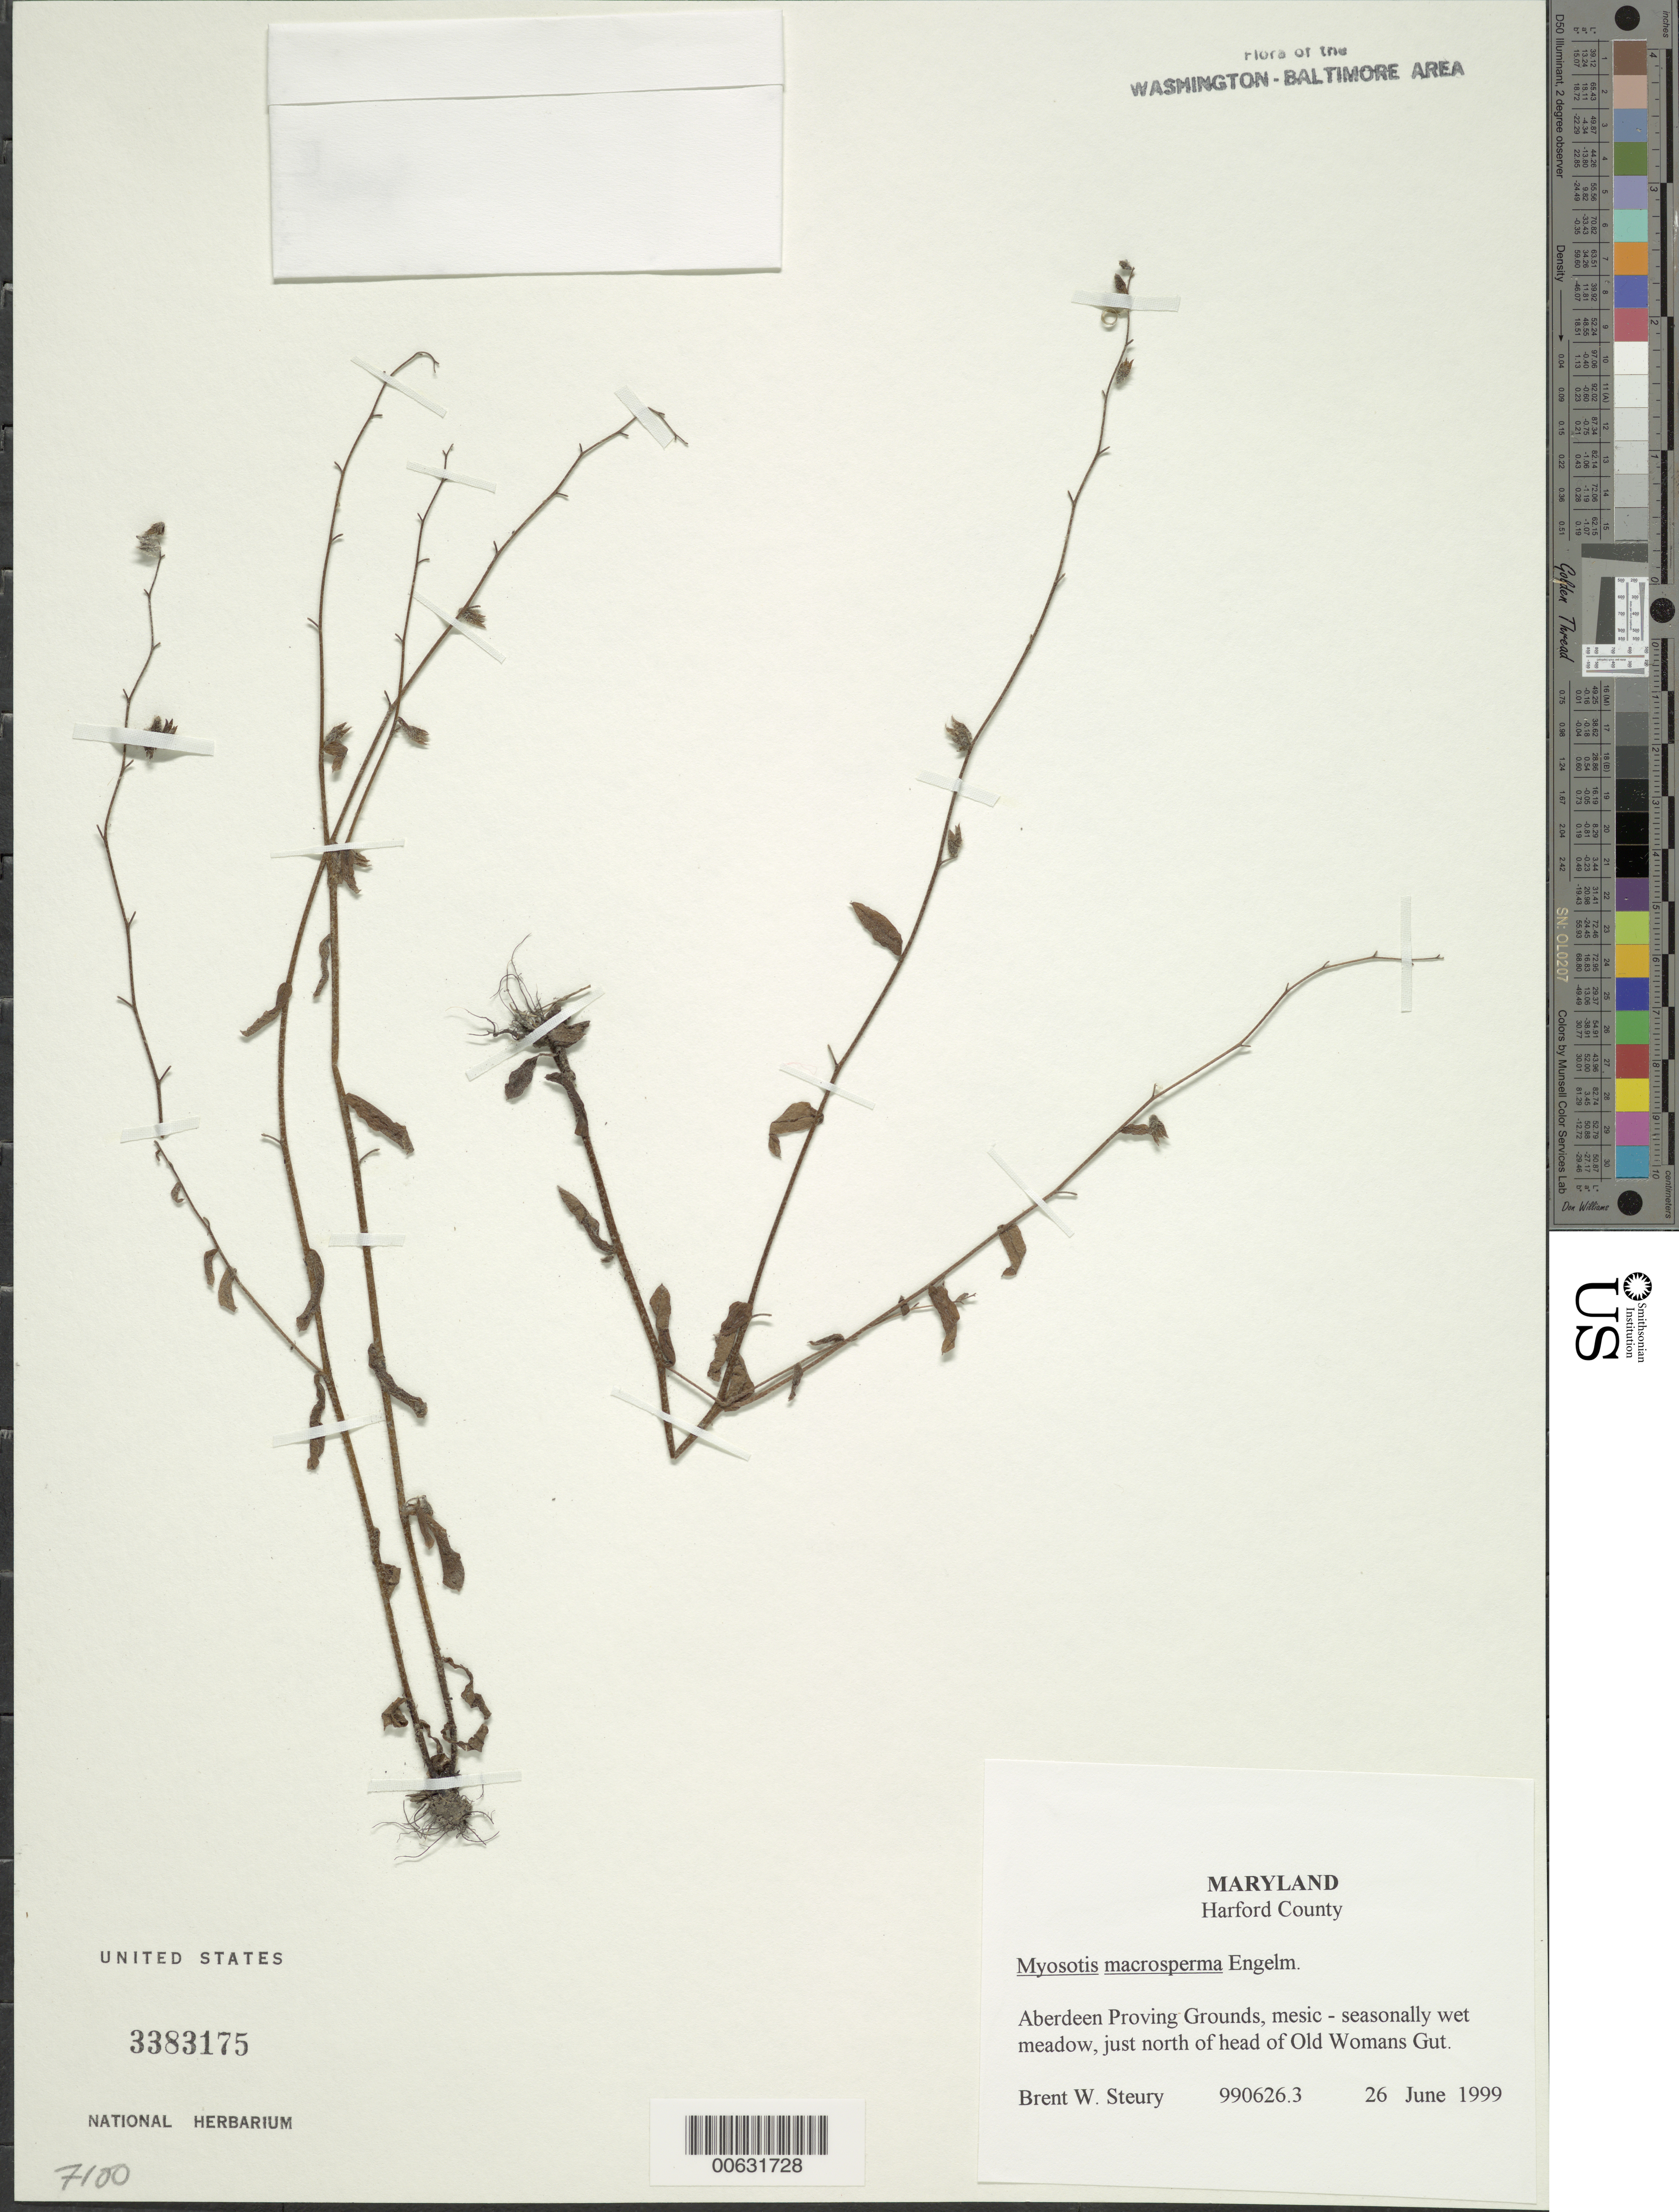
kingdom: Plantae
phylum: Tracheophyta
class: Magnoliopsida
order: Boraginales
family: Boraginaceae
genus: Myosotis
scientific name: Myosotis macrosperma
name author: Engelm.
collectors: B. Steury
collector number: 990626.3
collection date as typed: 26 Jun 1999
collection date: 1999-06-26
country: United States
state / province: Maryland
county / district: Harford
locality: Aberdeen Proving Grounds, just north of head of Old Womans Gut.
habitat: Mesic - seasonally wet meadow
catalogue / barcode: US 3383175